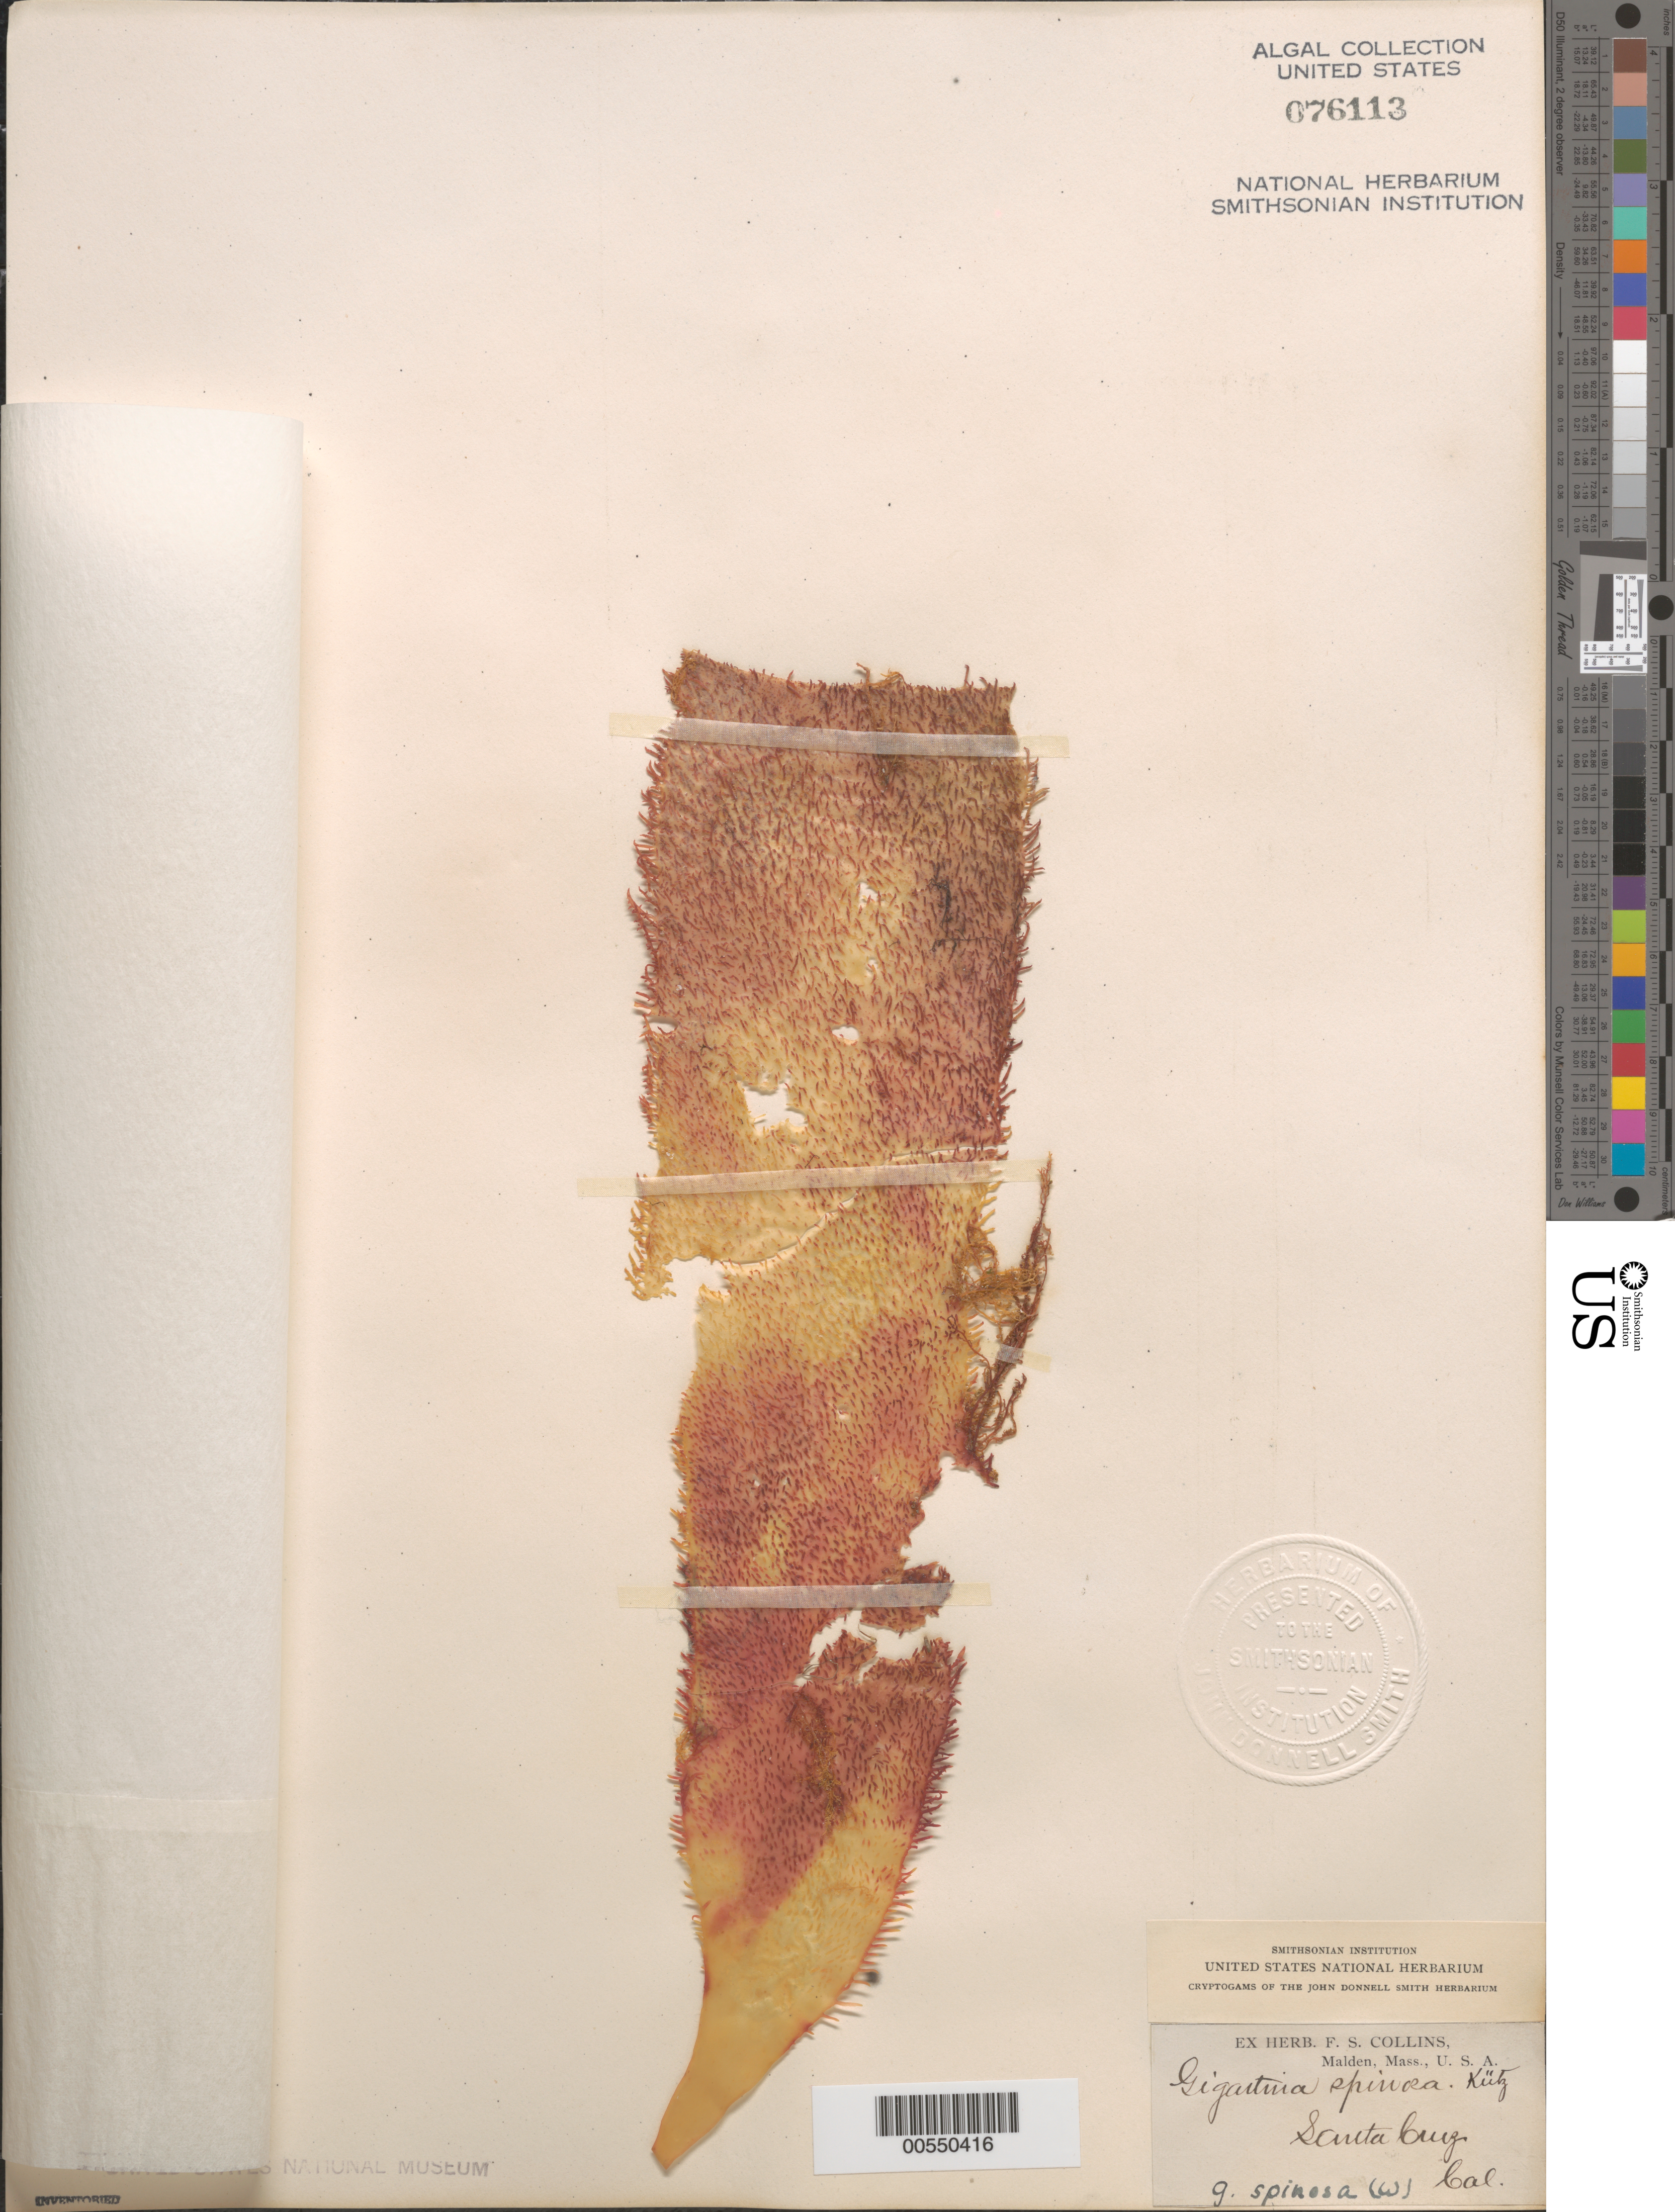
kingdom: Plantae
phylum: Rhodophyta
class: Florideophyceae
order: Gigartinales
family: Gigartinaceae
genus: Chondracanthus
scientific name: Chondracanthus spinosus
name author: (Kütz.) Guiry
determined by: Algae name updating Project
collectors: F. Collins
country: United States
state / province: California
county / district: Santa Cruz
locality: Santa Cruz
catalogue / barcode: US 76113